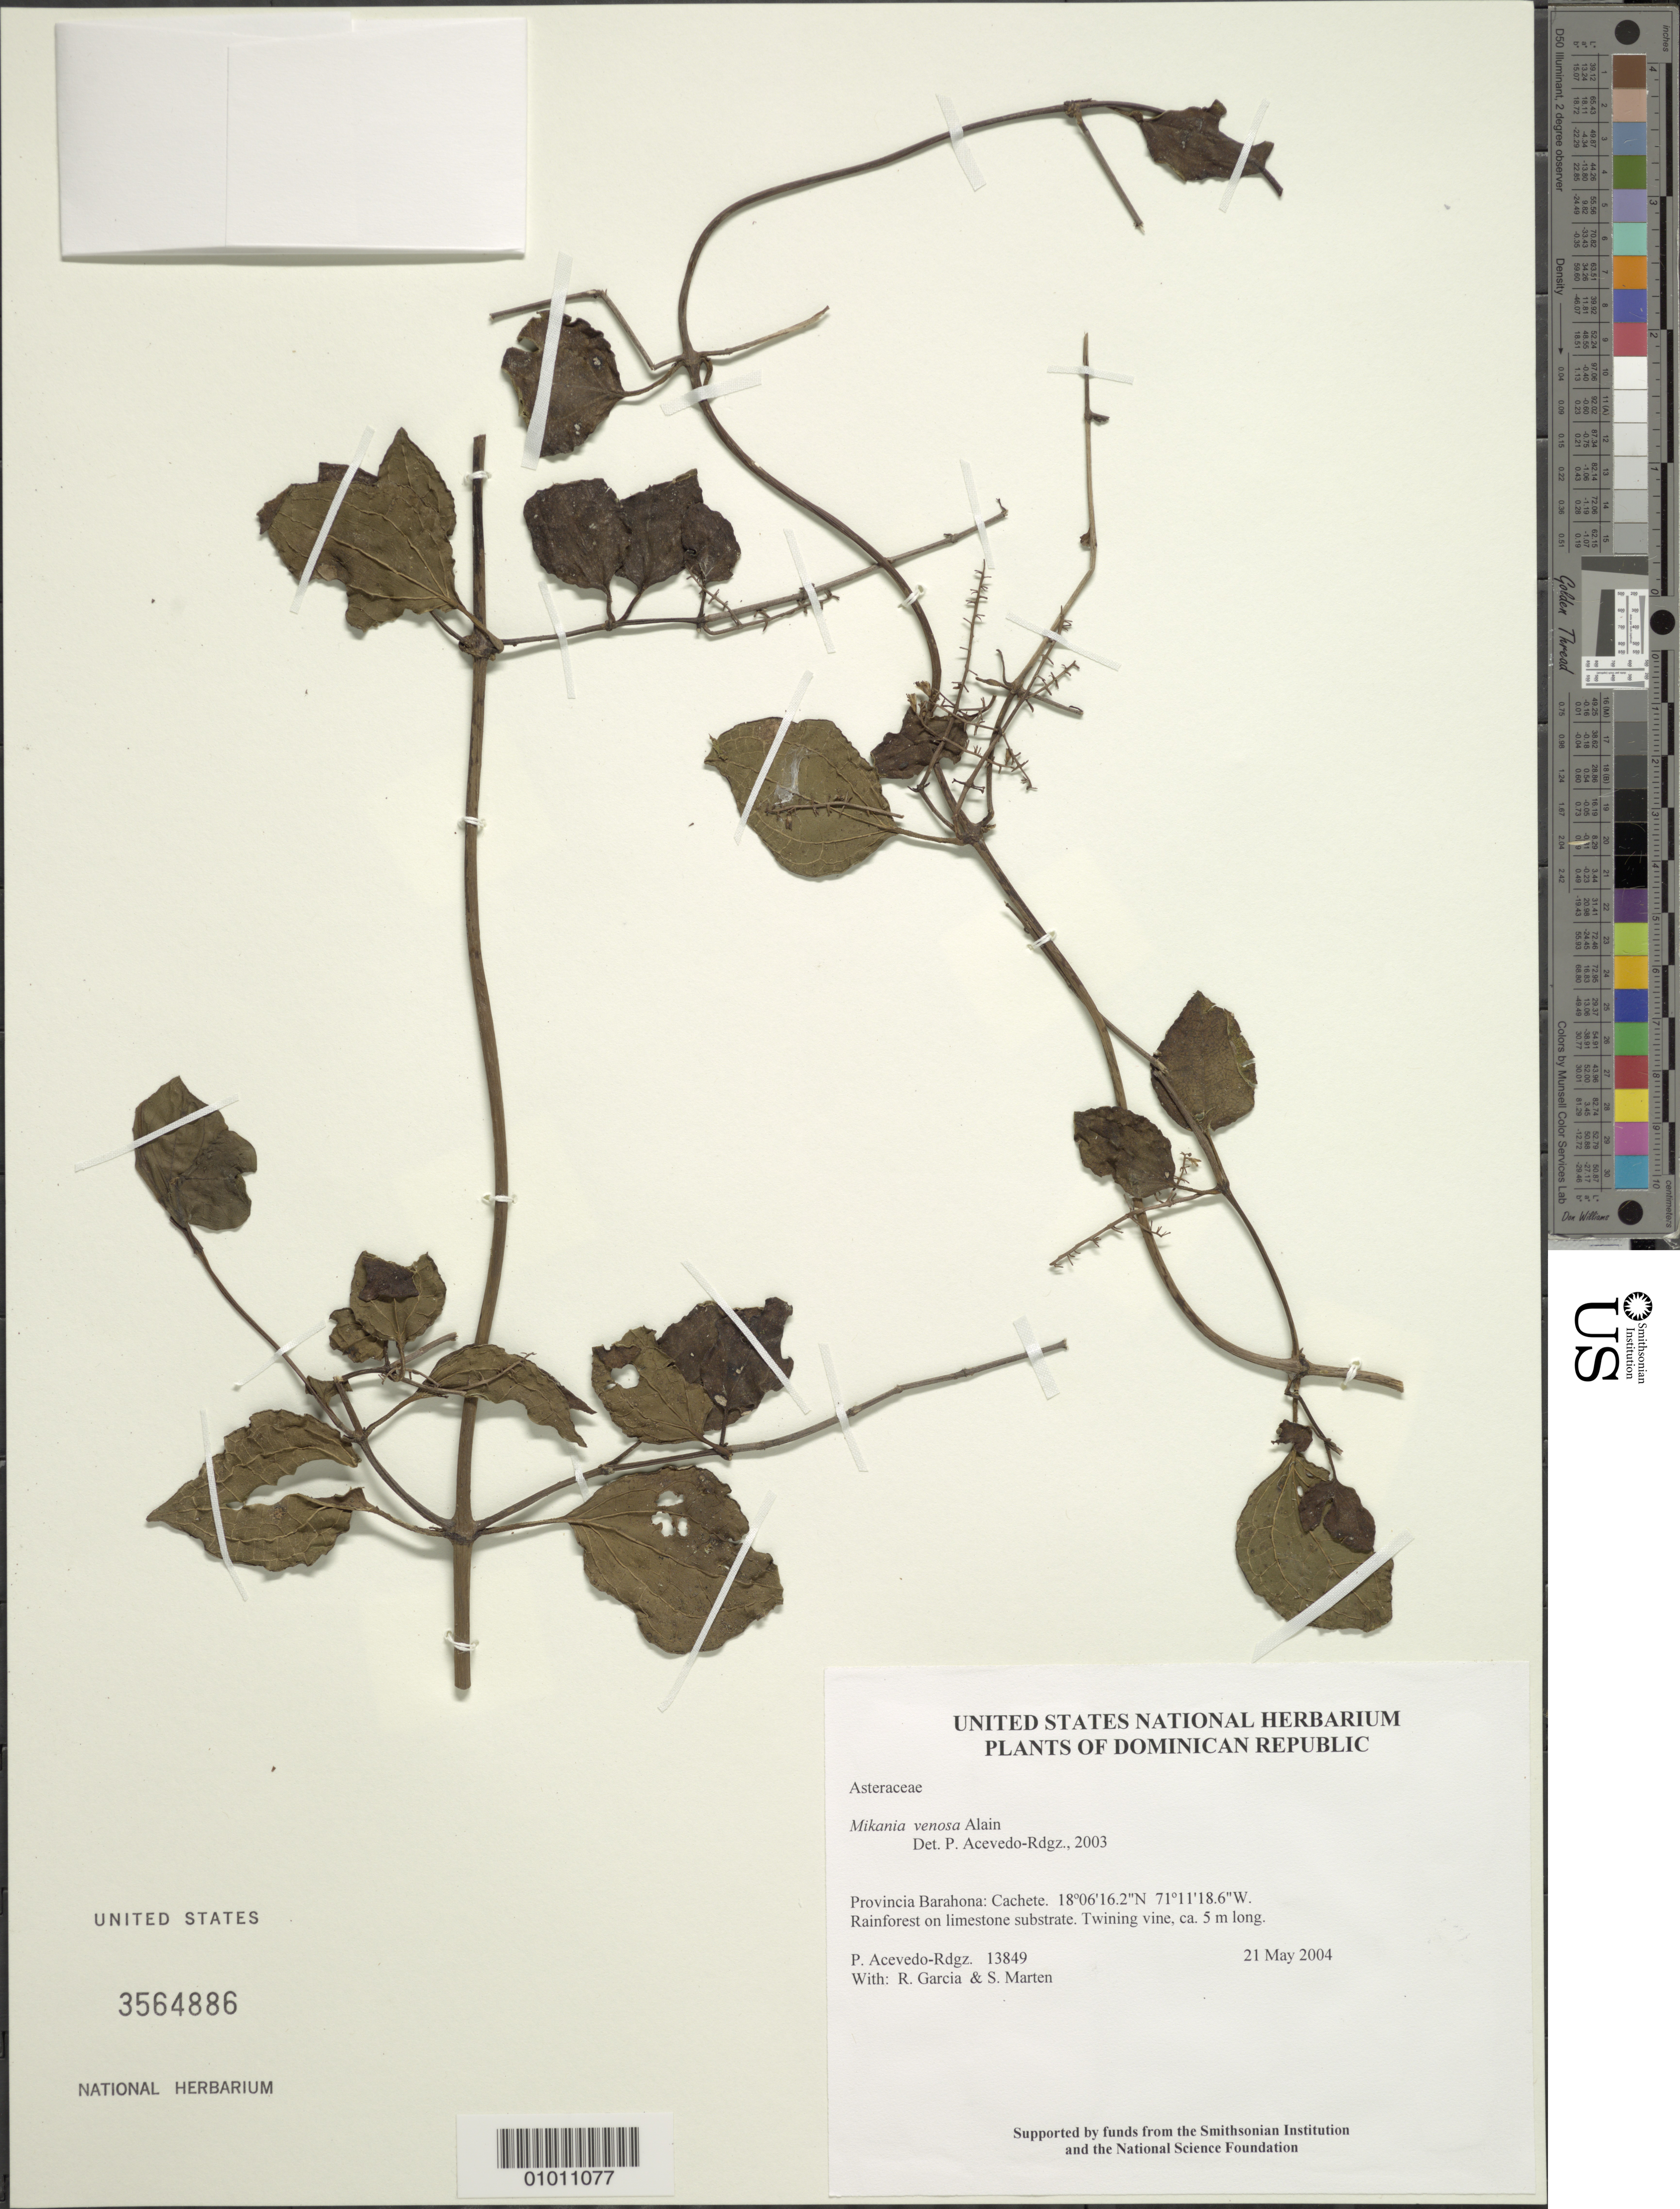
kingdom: Plantae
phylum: Tracheophyta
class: Magnoliopsida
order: Asterales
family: Asteraceae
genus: Mikania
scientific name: Mikania venosa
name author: Alain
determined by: Acevedo-Rodríguez, P., (BOT), Smithsonian Institution - National Museum of Natural History (UNITED STATES)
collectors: P. Acevedo-Rodr., R. G. García & S. Marten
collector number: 13849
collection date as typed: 21 May 2004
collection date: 2004-05-21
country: Dominican Republic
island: Hispaniola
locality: Provincia Barahona: Cachete.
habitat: Rainforest on limestone substrate.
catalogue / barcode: US 3564886